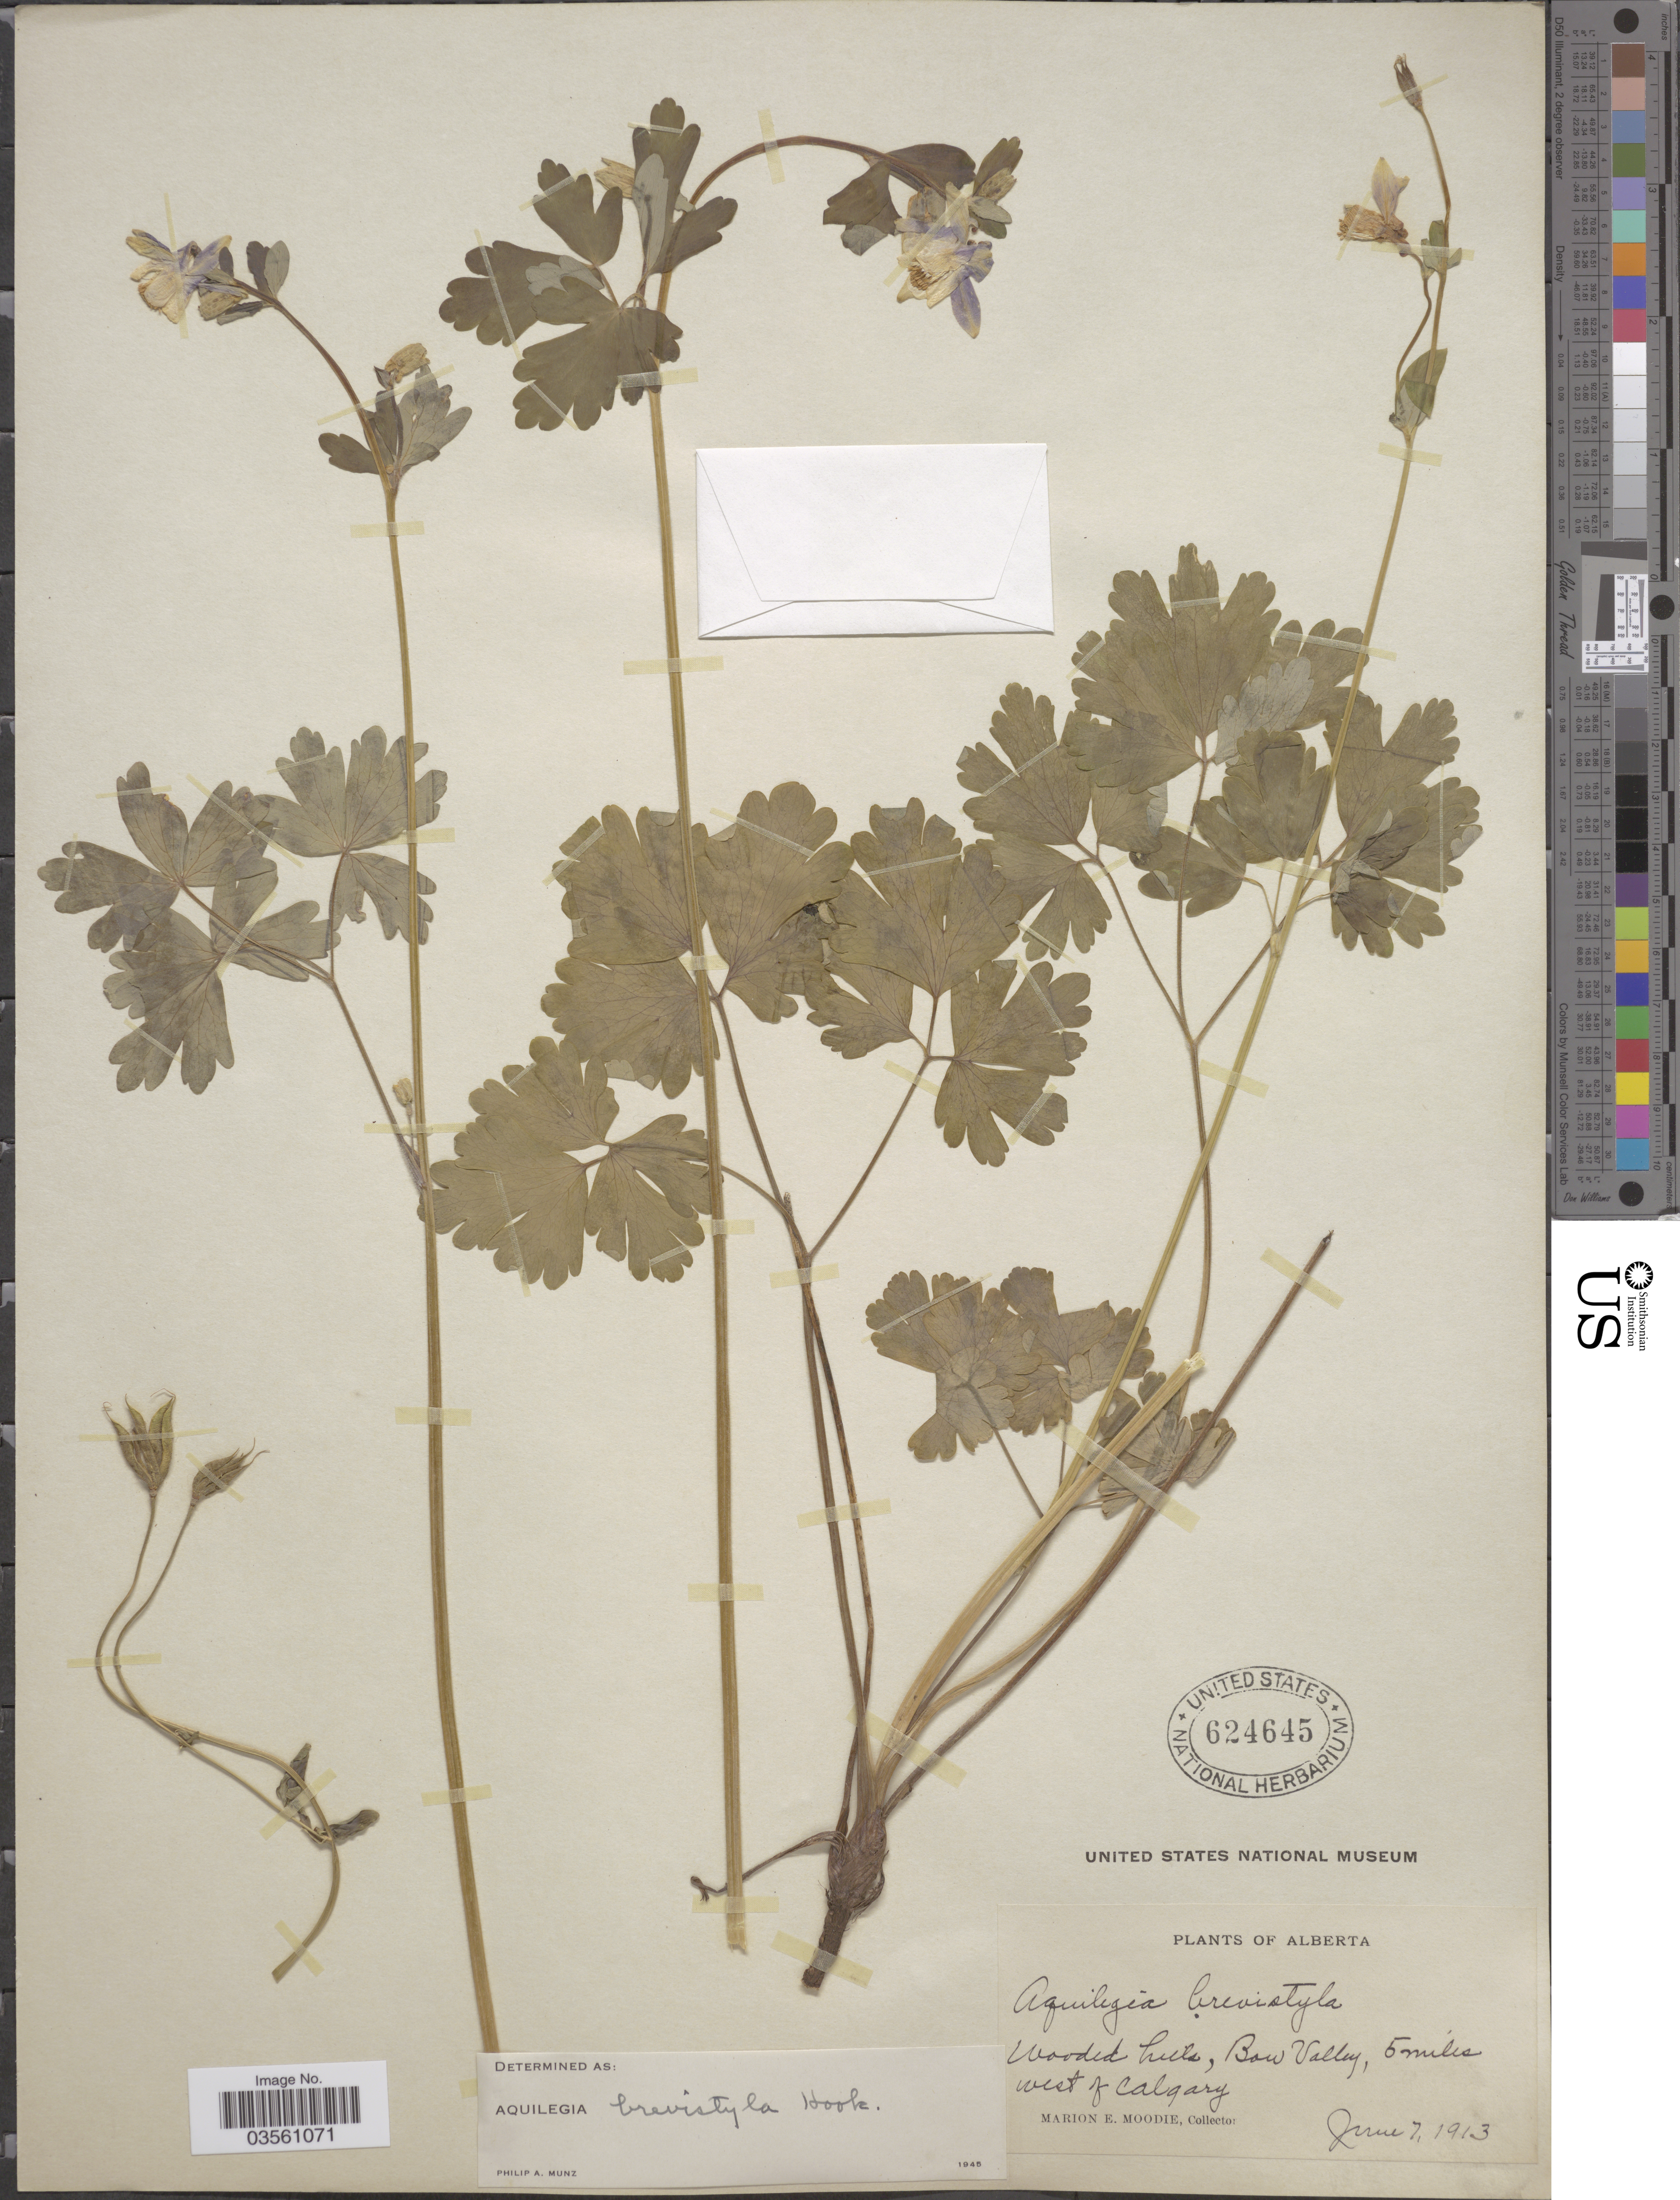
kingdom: Plantae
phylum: Tracheophyta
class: Magnoliopsida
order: Ranunculales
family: Ranunculaceae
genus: Aquilegia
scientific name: Aquilegia brevistyla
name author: Hook.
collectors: M. E. Moodie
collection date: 1913-06-07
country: Canada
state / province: Alberta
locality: Bow Valley, 5 miles west of Calgary.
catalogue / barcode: US 624645